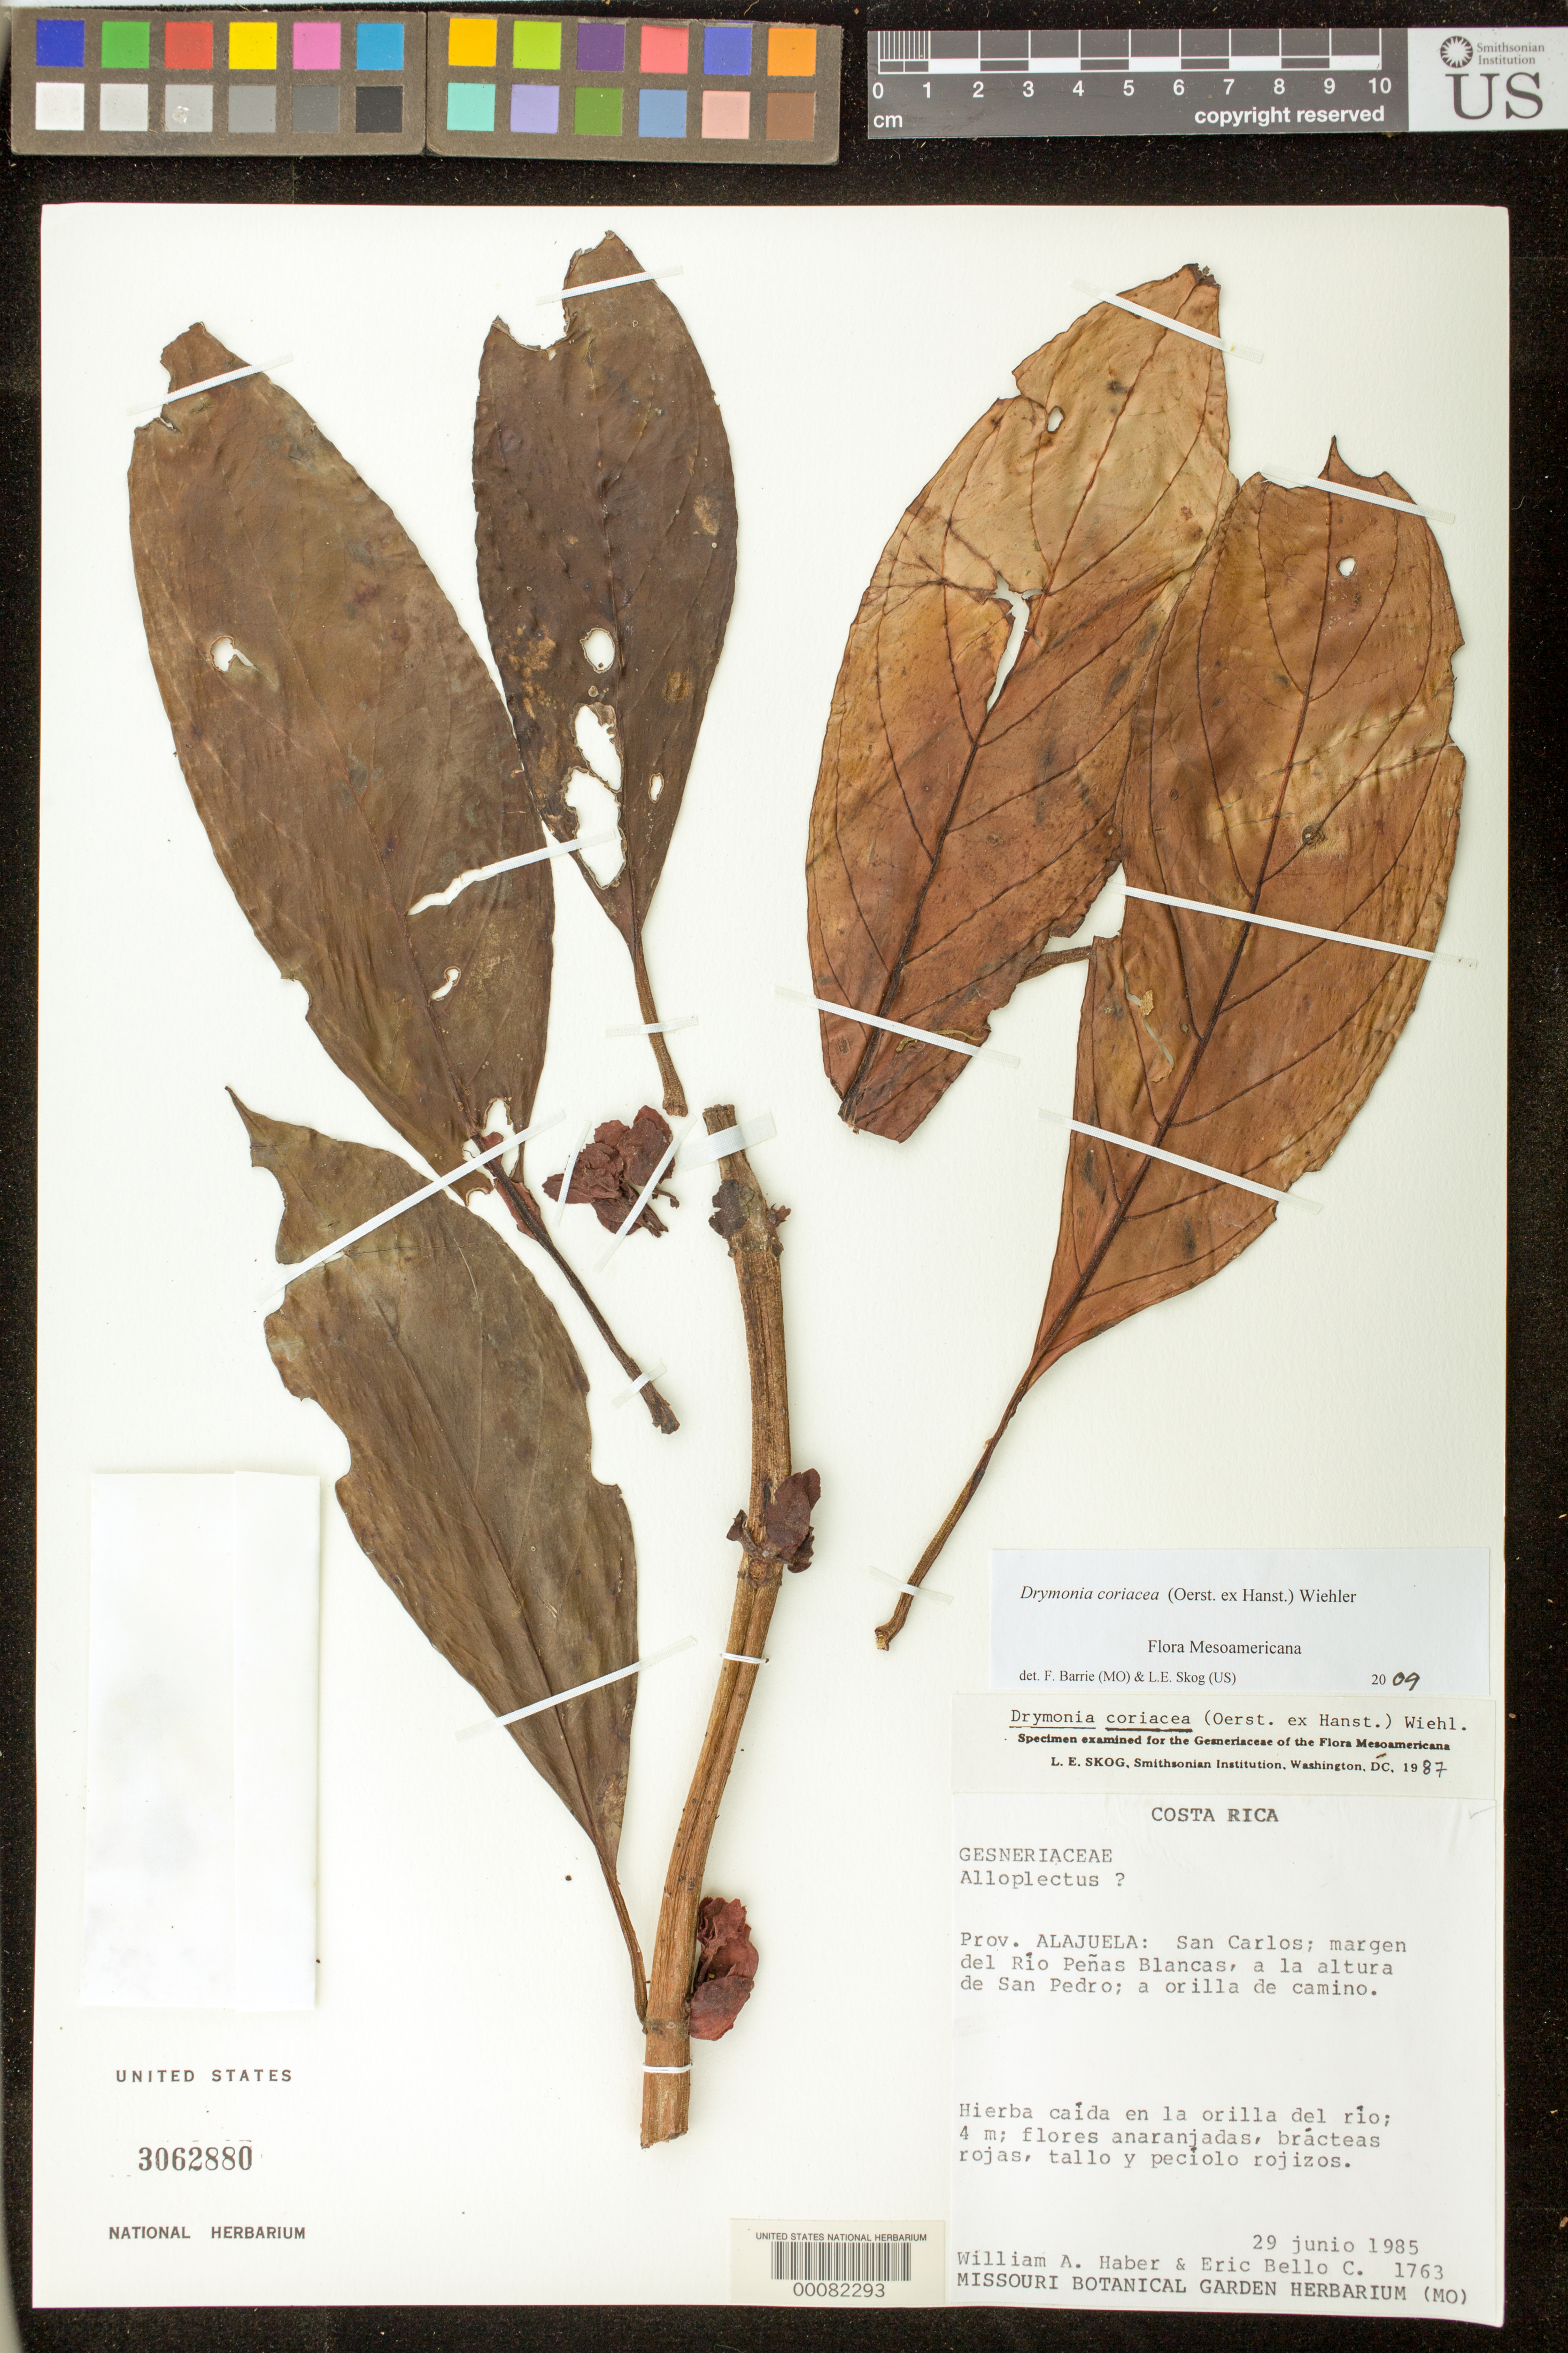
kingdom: Plantae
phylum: Tracheophyta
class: Magnoliopsida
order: Lamiales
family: Gesneriaceae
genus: Drymonia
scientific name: Drymonia coriacea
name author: (Oerst. ex Hanst.) Wiehler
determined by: Skog, Laurence E.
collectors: W. A. Haber & E. Bello C.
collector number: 1763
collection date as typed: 29 Jun 1985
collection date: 1985-06-29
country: Costa Rica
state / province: Alajuela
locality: San Carlos; márgen del Rio Peñas Blancas, a la altura de San Pedro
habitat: A orilla de camino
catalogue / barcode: US 3062880